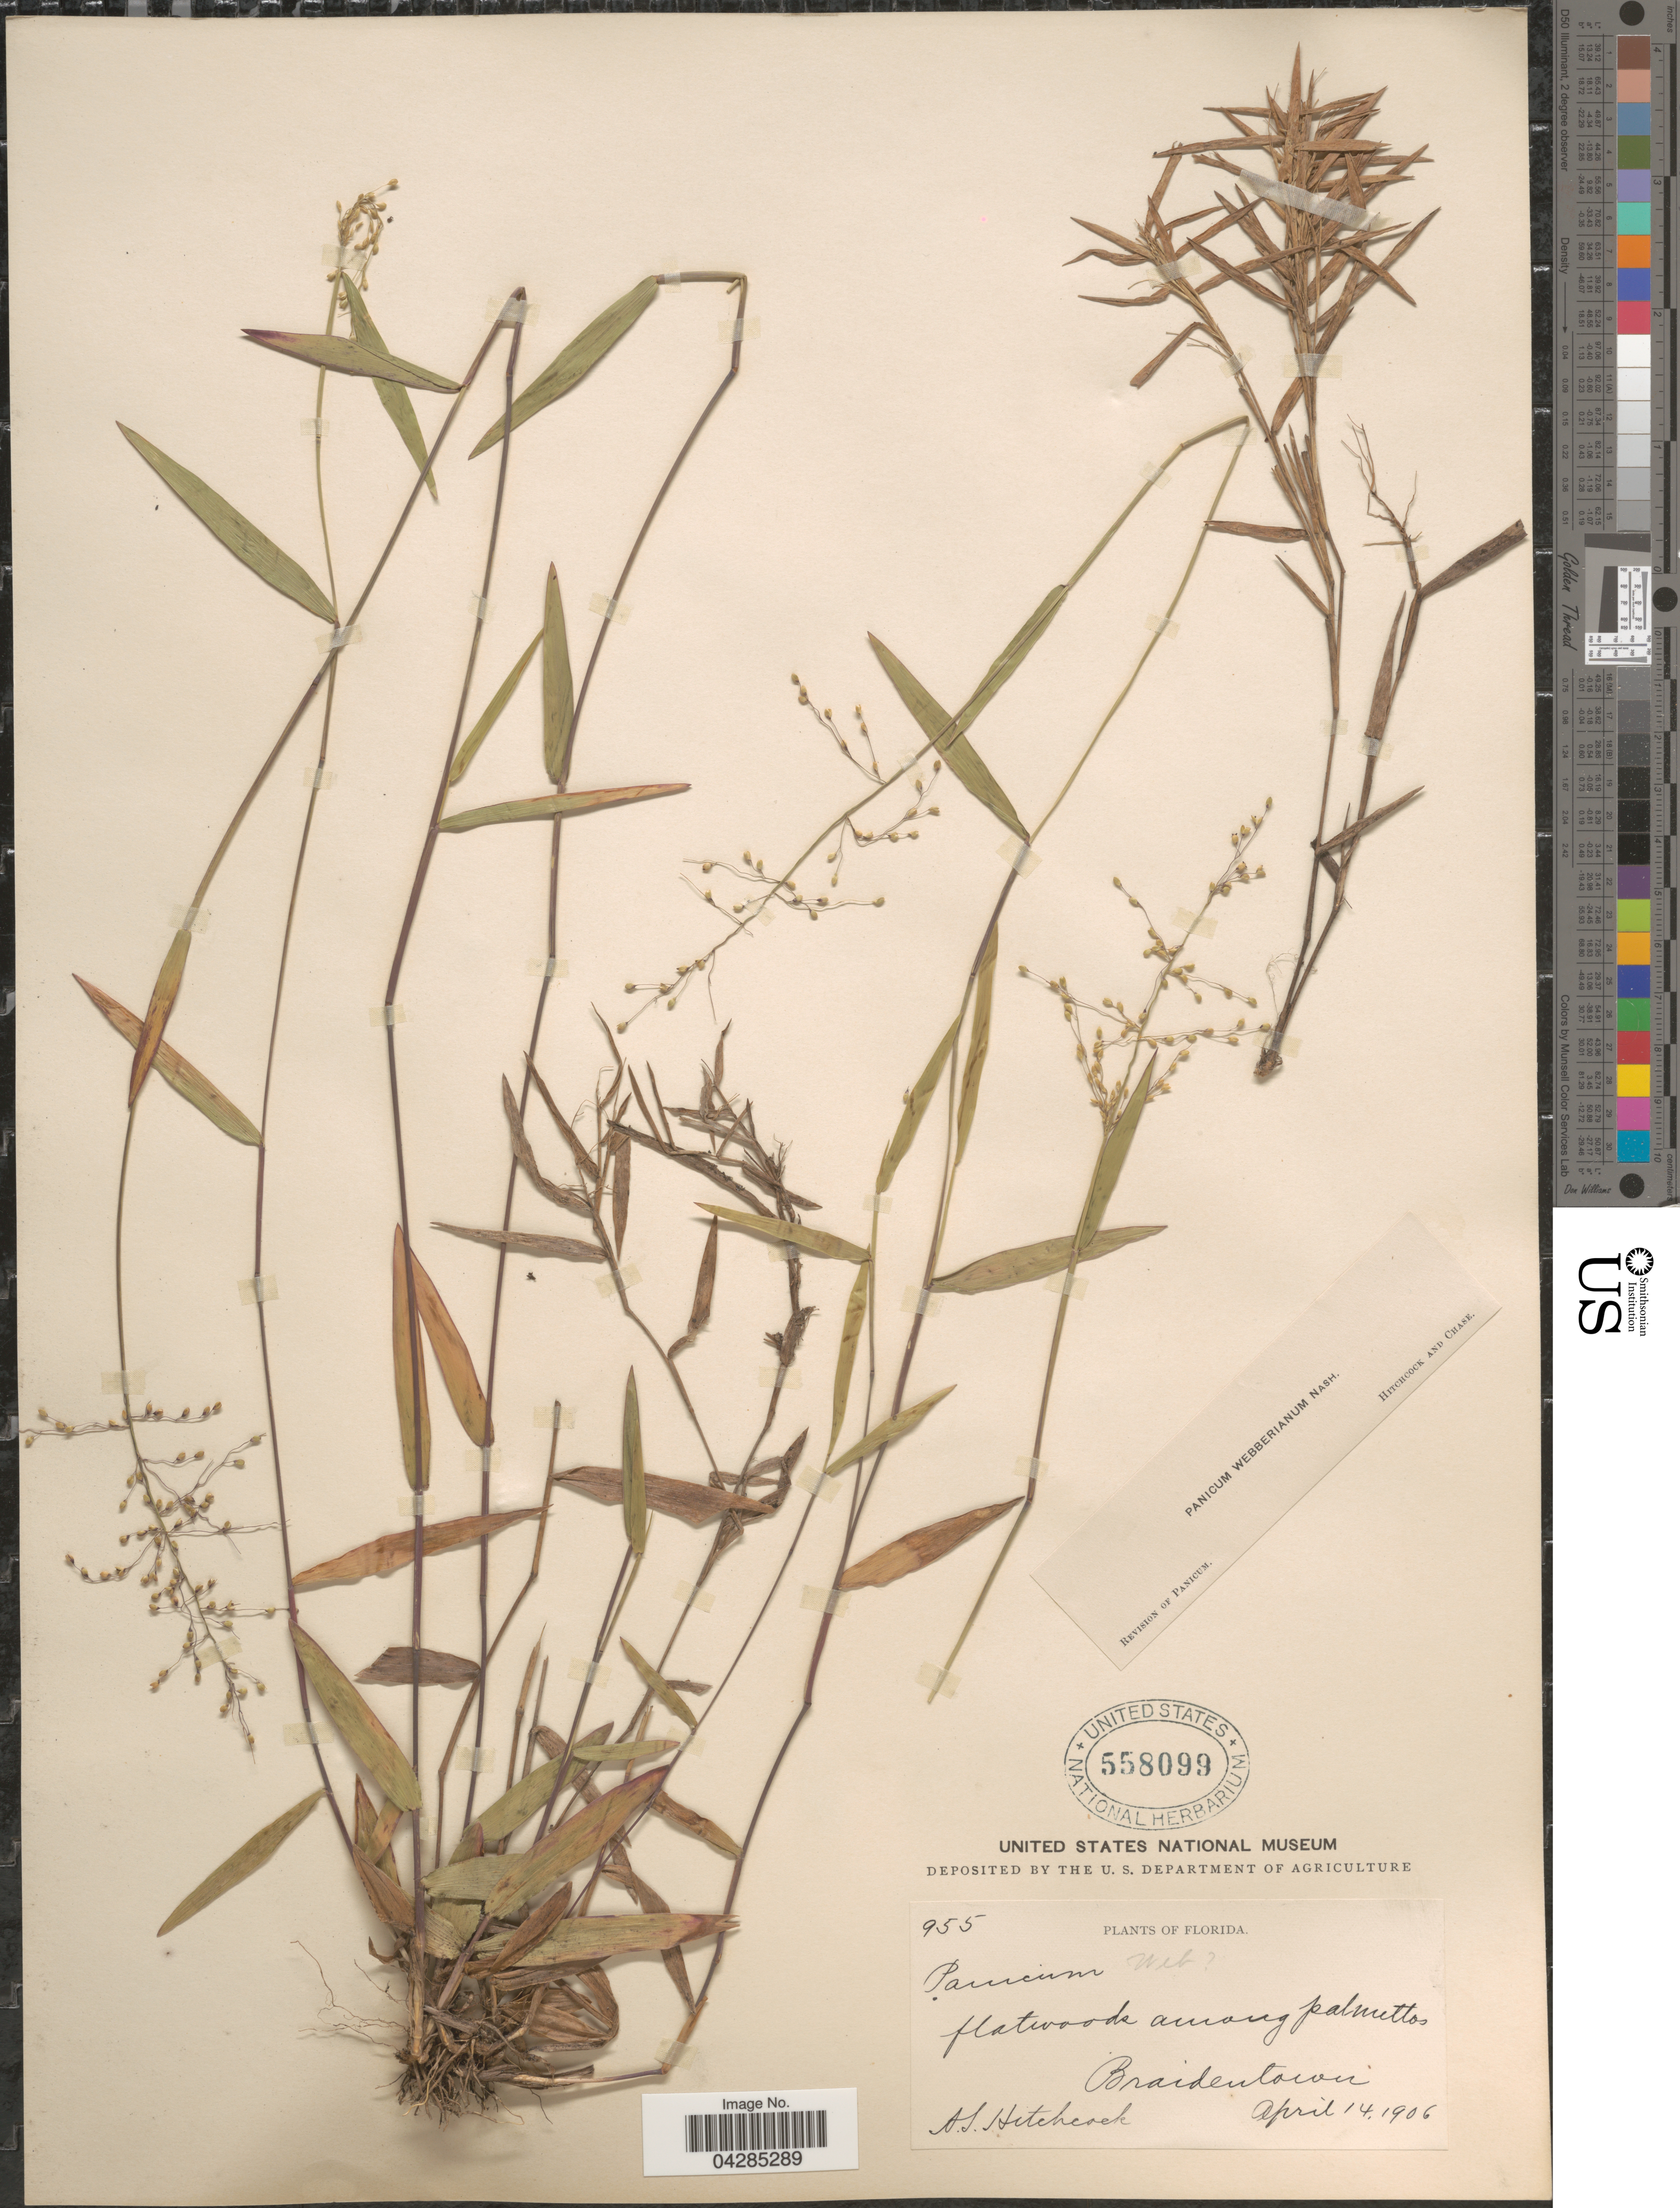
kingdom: Plantae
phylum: Tracheophyta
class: Liliopsida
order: Poales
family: Poaceae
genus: Dichanthelium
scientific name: Dichanthelium portoricense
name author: (Desv. ex Ham.) B.F. Hansen & Wunderlin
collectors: A. S. Hitchcock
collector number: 955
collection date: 1906-04-14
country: United States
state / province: Florida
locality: Flatwoods among palmettos, Braidentown.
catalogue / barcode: US 558099